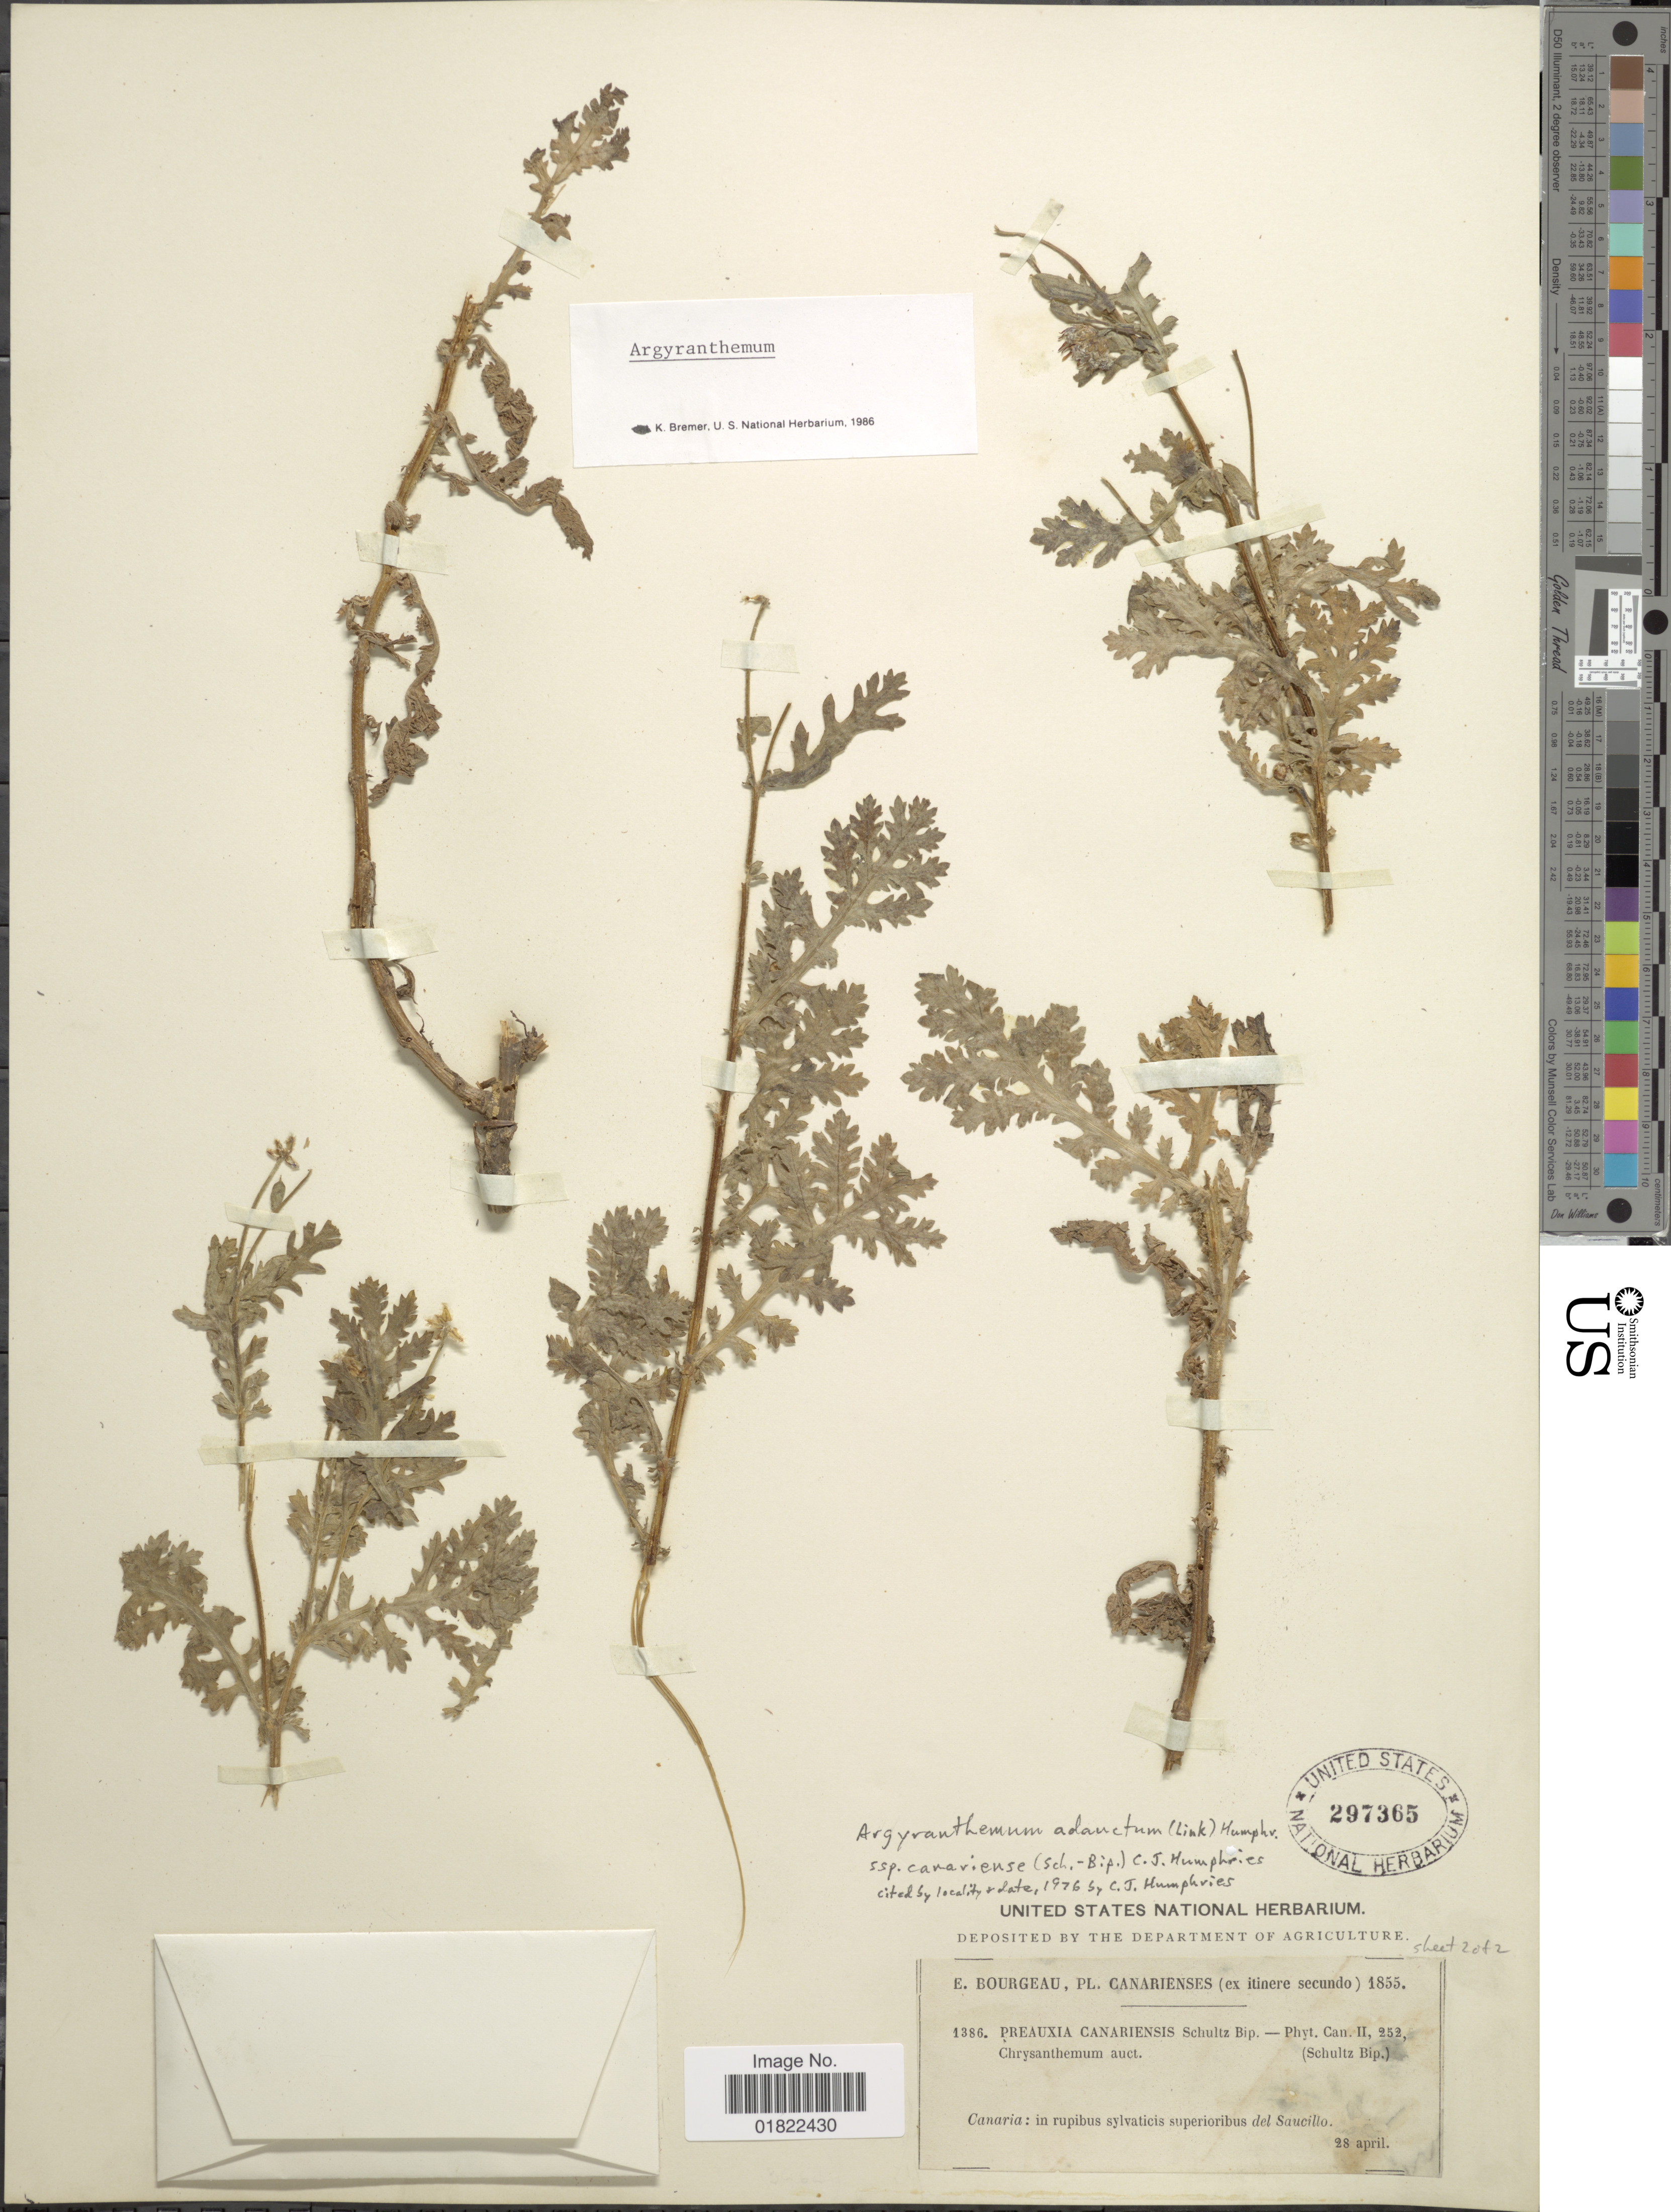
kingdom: Plantae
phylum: Tracheophyta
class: Magnoliopsida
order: Asterales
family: Asteraceae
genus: Argyranthemum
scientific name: Argyranthemum canariense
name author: Humphries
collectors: E. Bourgeau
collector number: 1386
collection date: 1855-04-28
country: Spain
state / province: Canarias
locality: Canaria: in rupibus sylvaticis superioribus del Saucillo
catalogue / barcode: US 297365